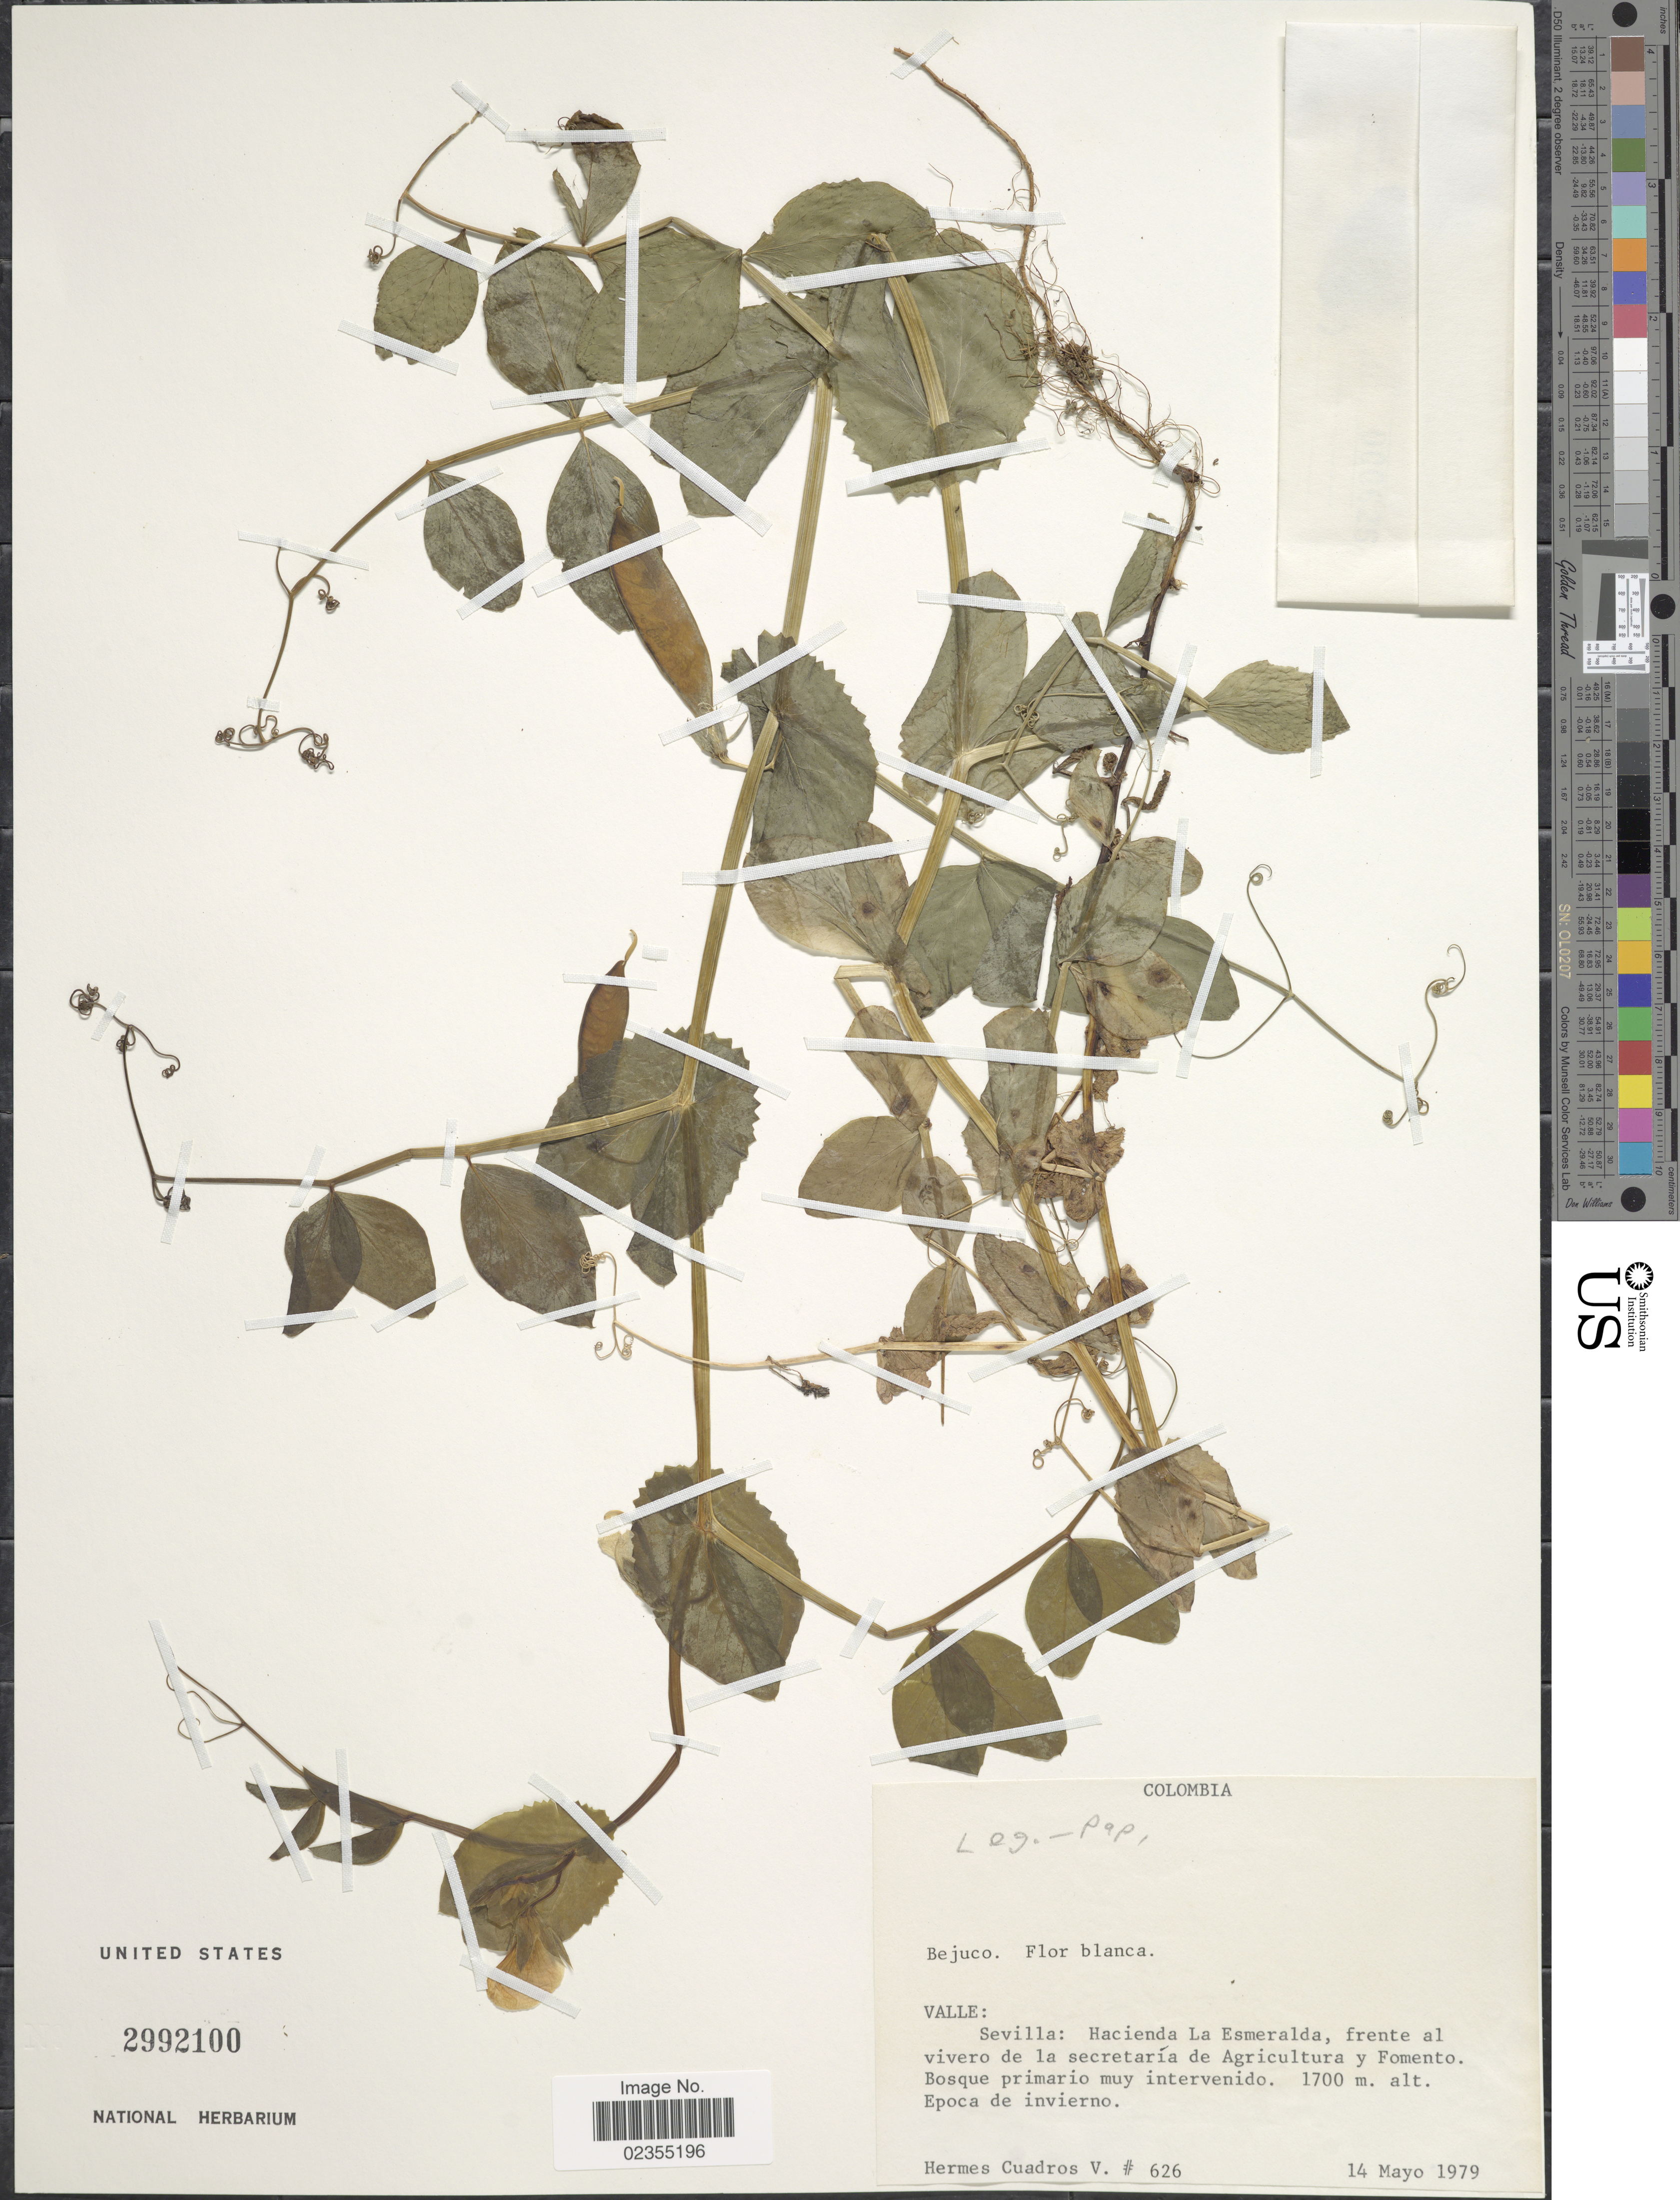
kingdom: Plantae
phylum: Tracheophyta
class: Magnoliopsida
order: Fabales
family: Fabaceae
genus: Pisum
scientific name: Pisum sativum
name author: L.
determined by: Mansano, V. F.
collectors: H. Cuadros V.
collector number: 626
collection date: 1979-05-14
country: Colombia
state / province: Valle del Cauca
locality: Valle: Sevilla: Hacienda La Esmeralda, frente al vivero de la secretaría de Agricultura y Fomento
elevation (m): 1700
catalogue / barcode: US 2992100